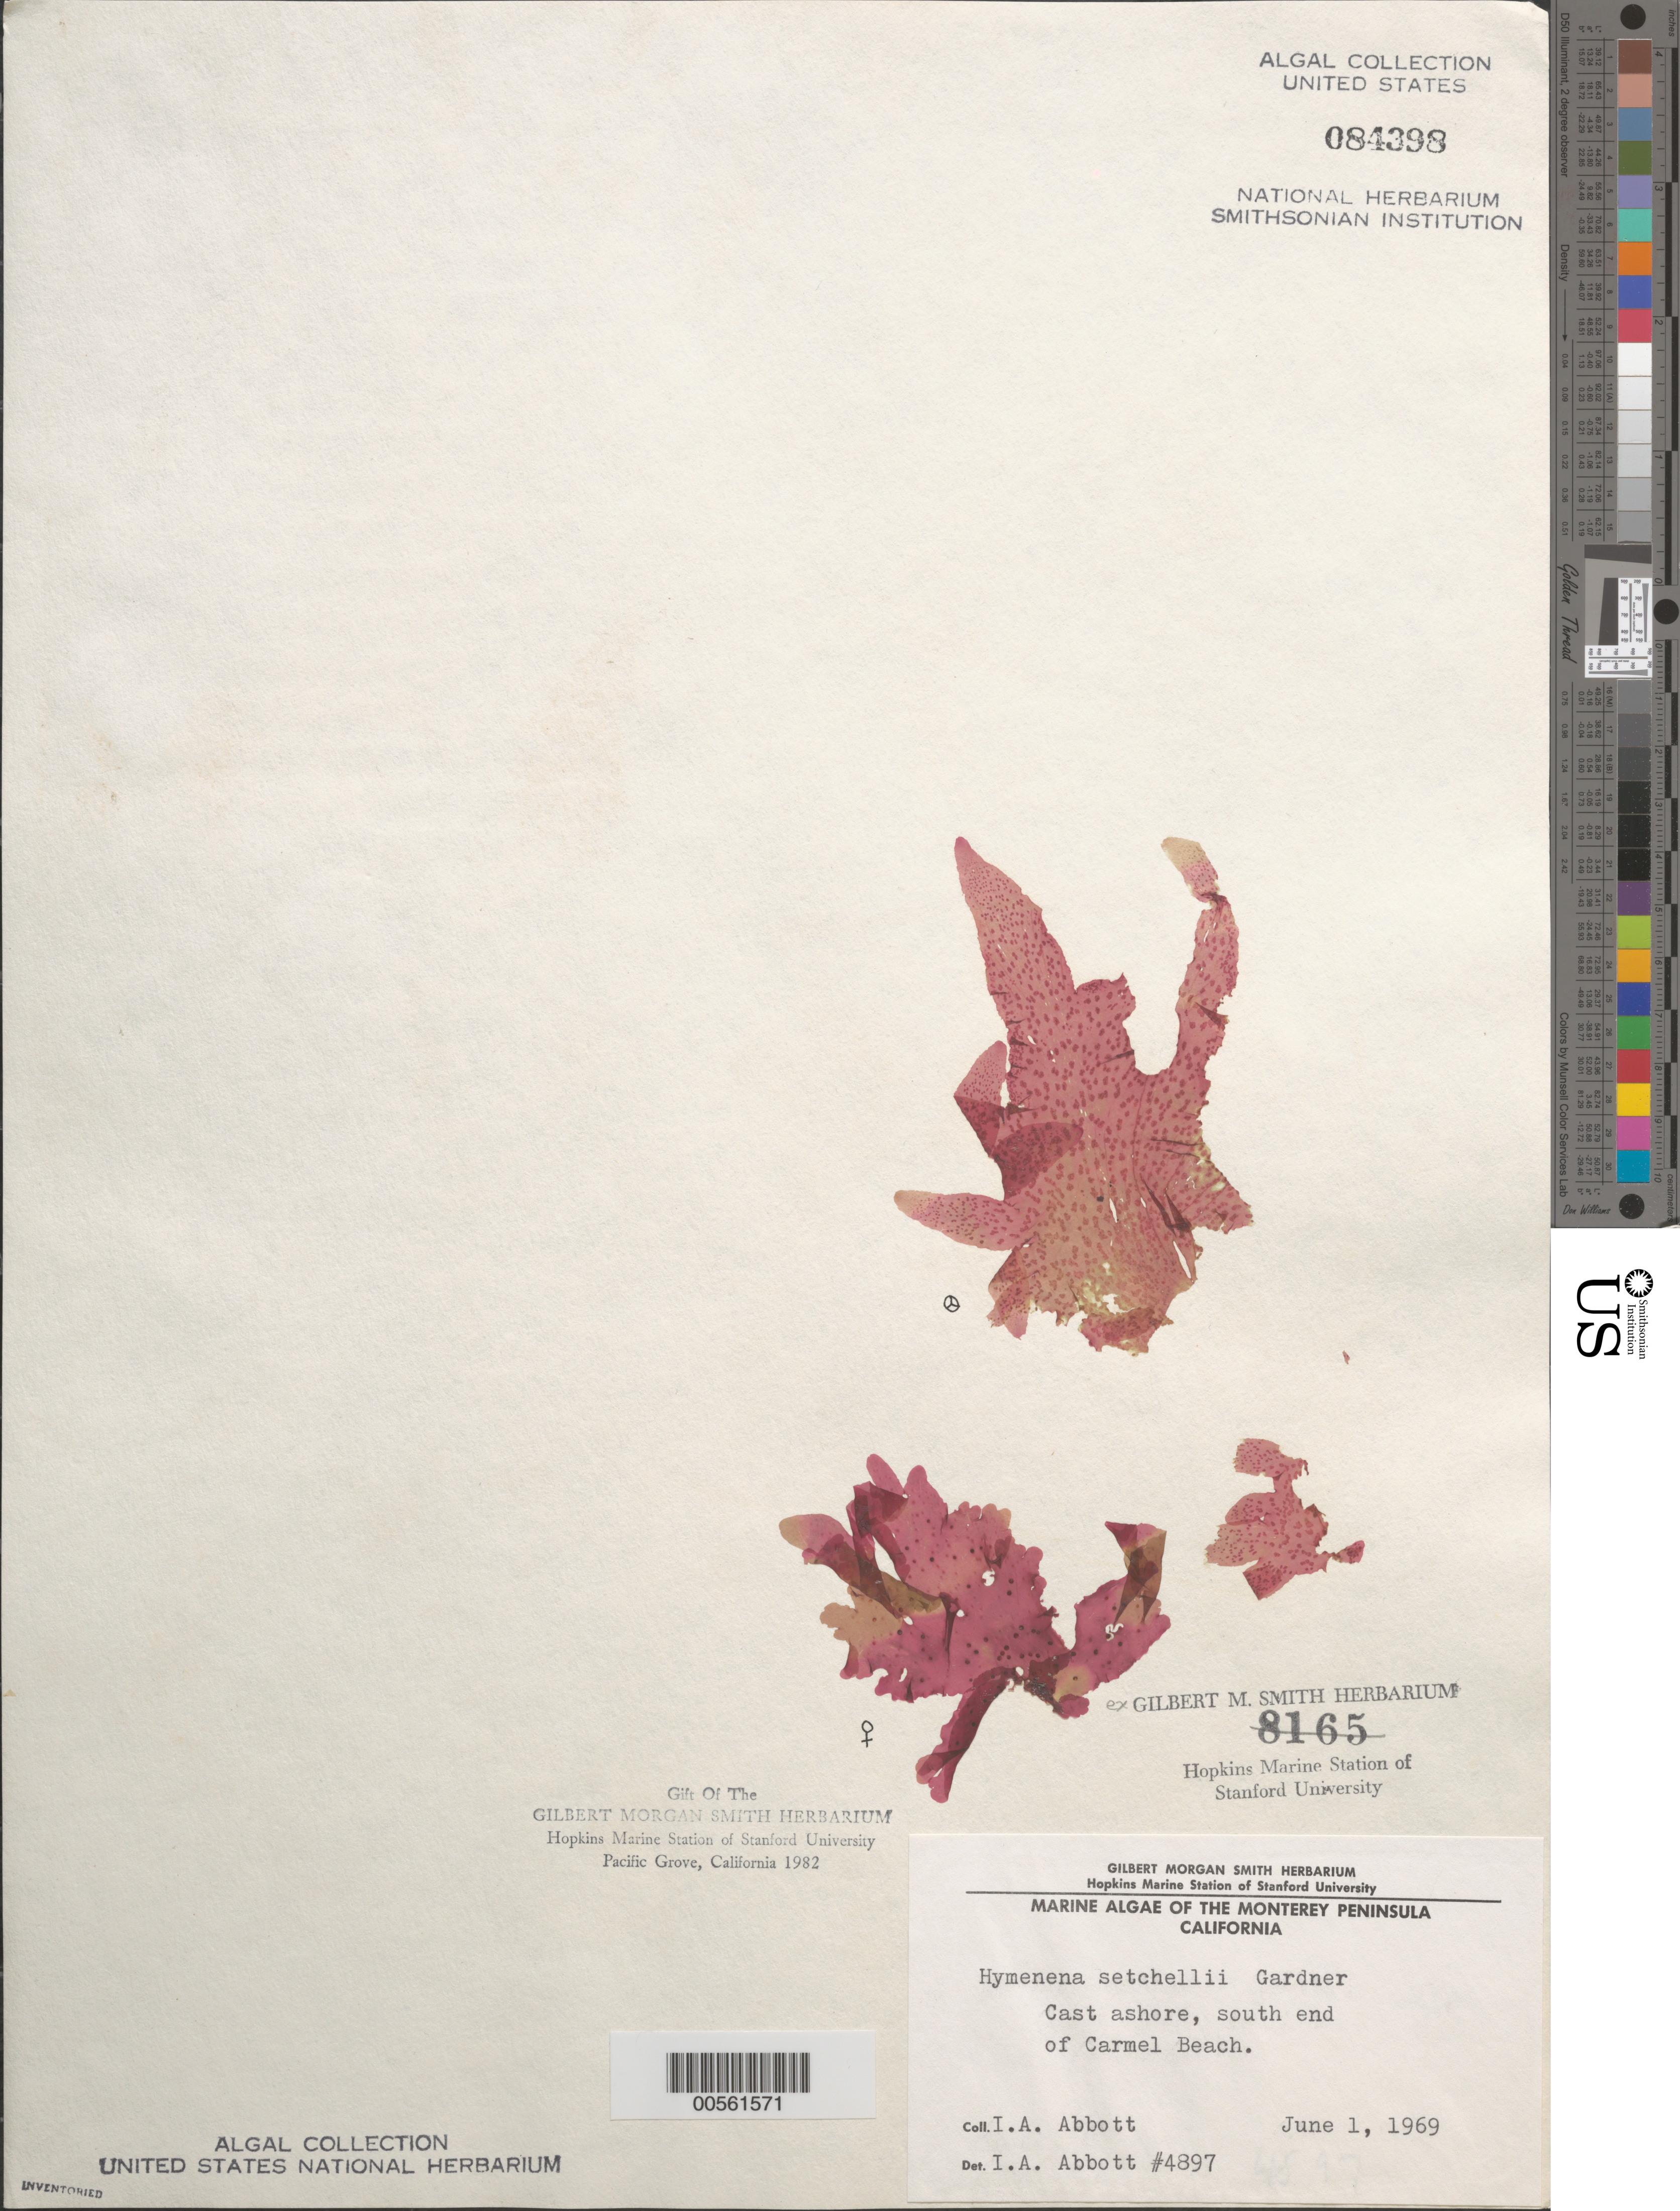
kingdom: Plantae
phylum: Rhodophyta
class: Florideophyceae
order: Ceramiales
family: Delesseriaceae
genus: Hymenena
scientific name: Hymenena setchellii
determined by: Abbott, Isabella A.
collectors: I. A. Abbott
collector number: IAA 4897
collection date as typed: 01 Jun 1969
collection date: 1969-06-01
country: United States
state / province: California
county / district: Monterey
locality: Carmel Beach, south end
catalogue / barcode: US 84398